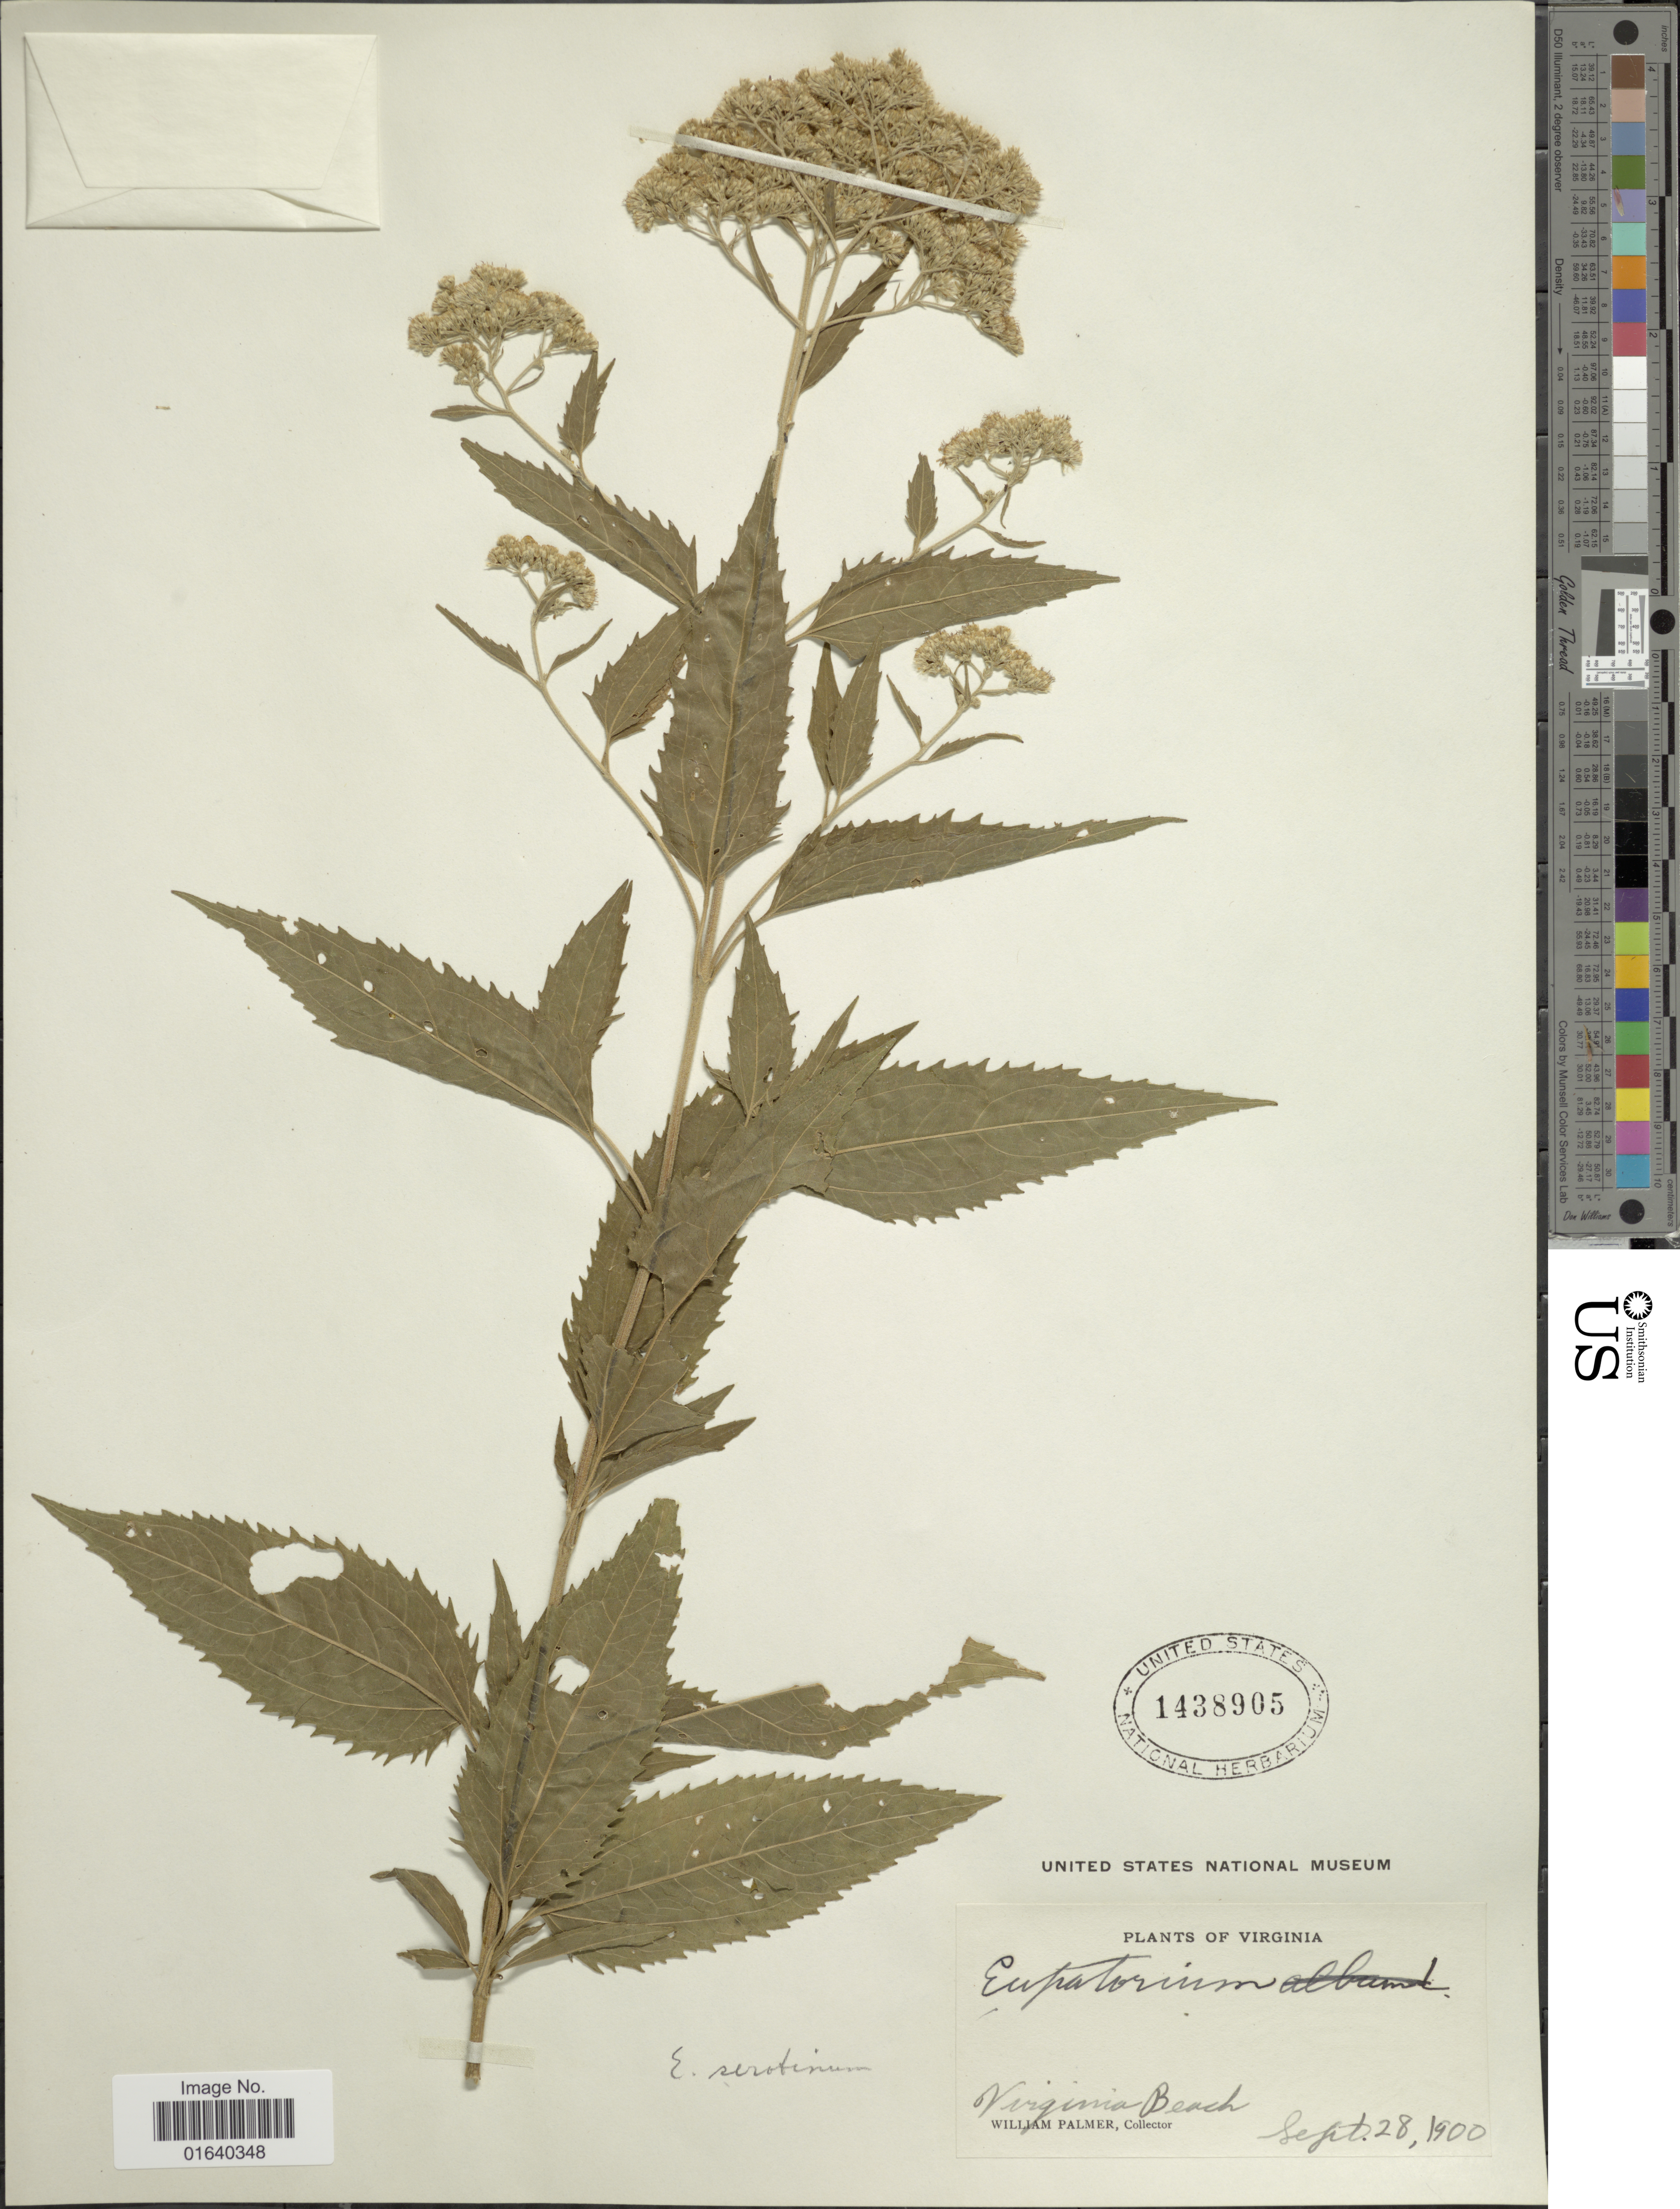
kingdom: Plantae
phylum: Tracheophyta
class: Magnoliopsida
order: Asterales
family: Asteraceae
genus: Eupatorium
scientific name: Eupatorium serotinum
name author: Michx.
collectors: W. Palmer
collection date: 1900-09-28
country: United States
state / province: Virginia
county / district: City of Virginia Beach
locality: Virginia Beach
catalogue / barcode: US 1438905